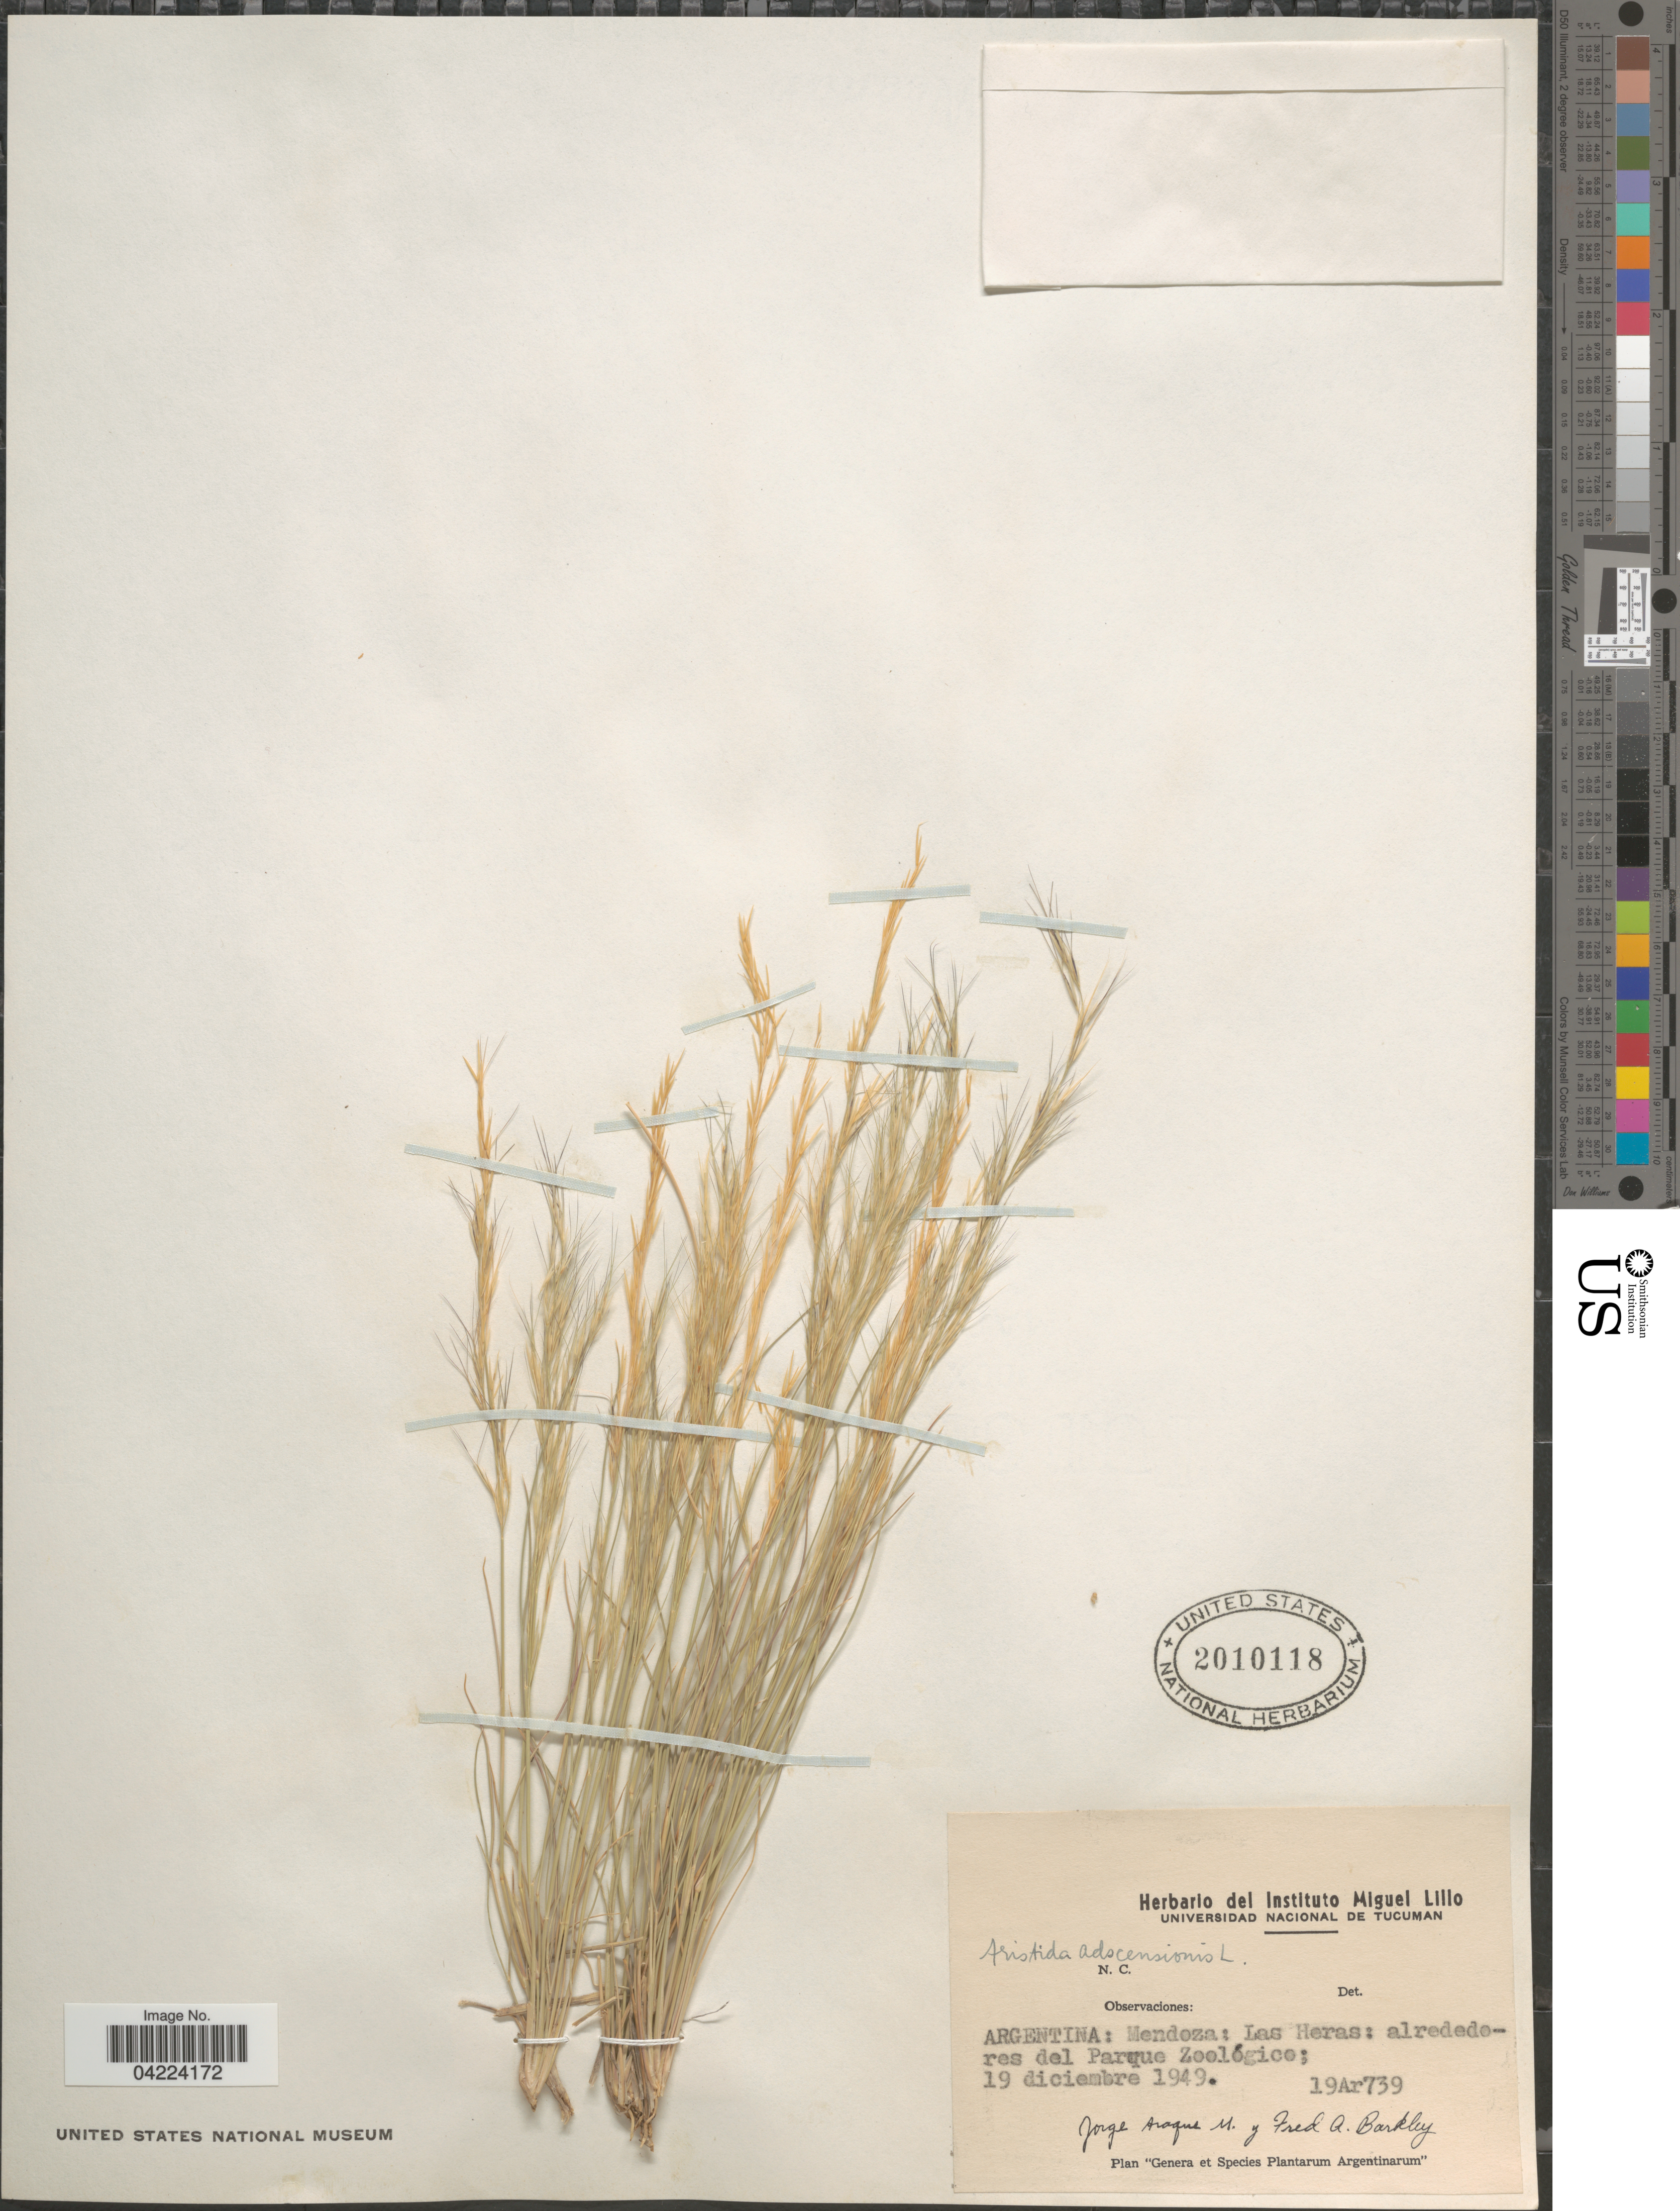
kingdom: Plantae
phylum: Tracheophyta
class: Liliopsida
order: Poales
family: Poaceae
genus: Aristida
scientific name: Aristida adscensionis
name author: L.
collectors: J. Araque Molina & F. A. Barkley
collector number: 19Ar739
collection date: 1949-12-19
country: Argentina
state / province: Mendoza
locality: Las Heras: alrededores del Parque Zoológico.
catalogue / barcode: US 2010118